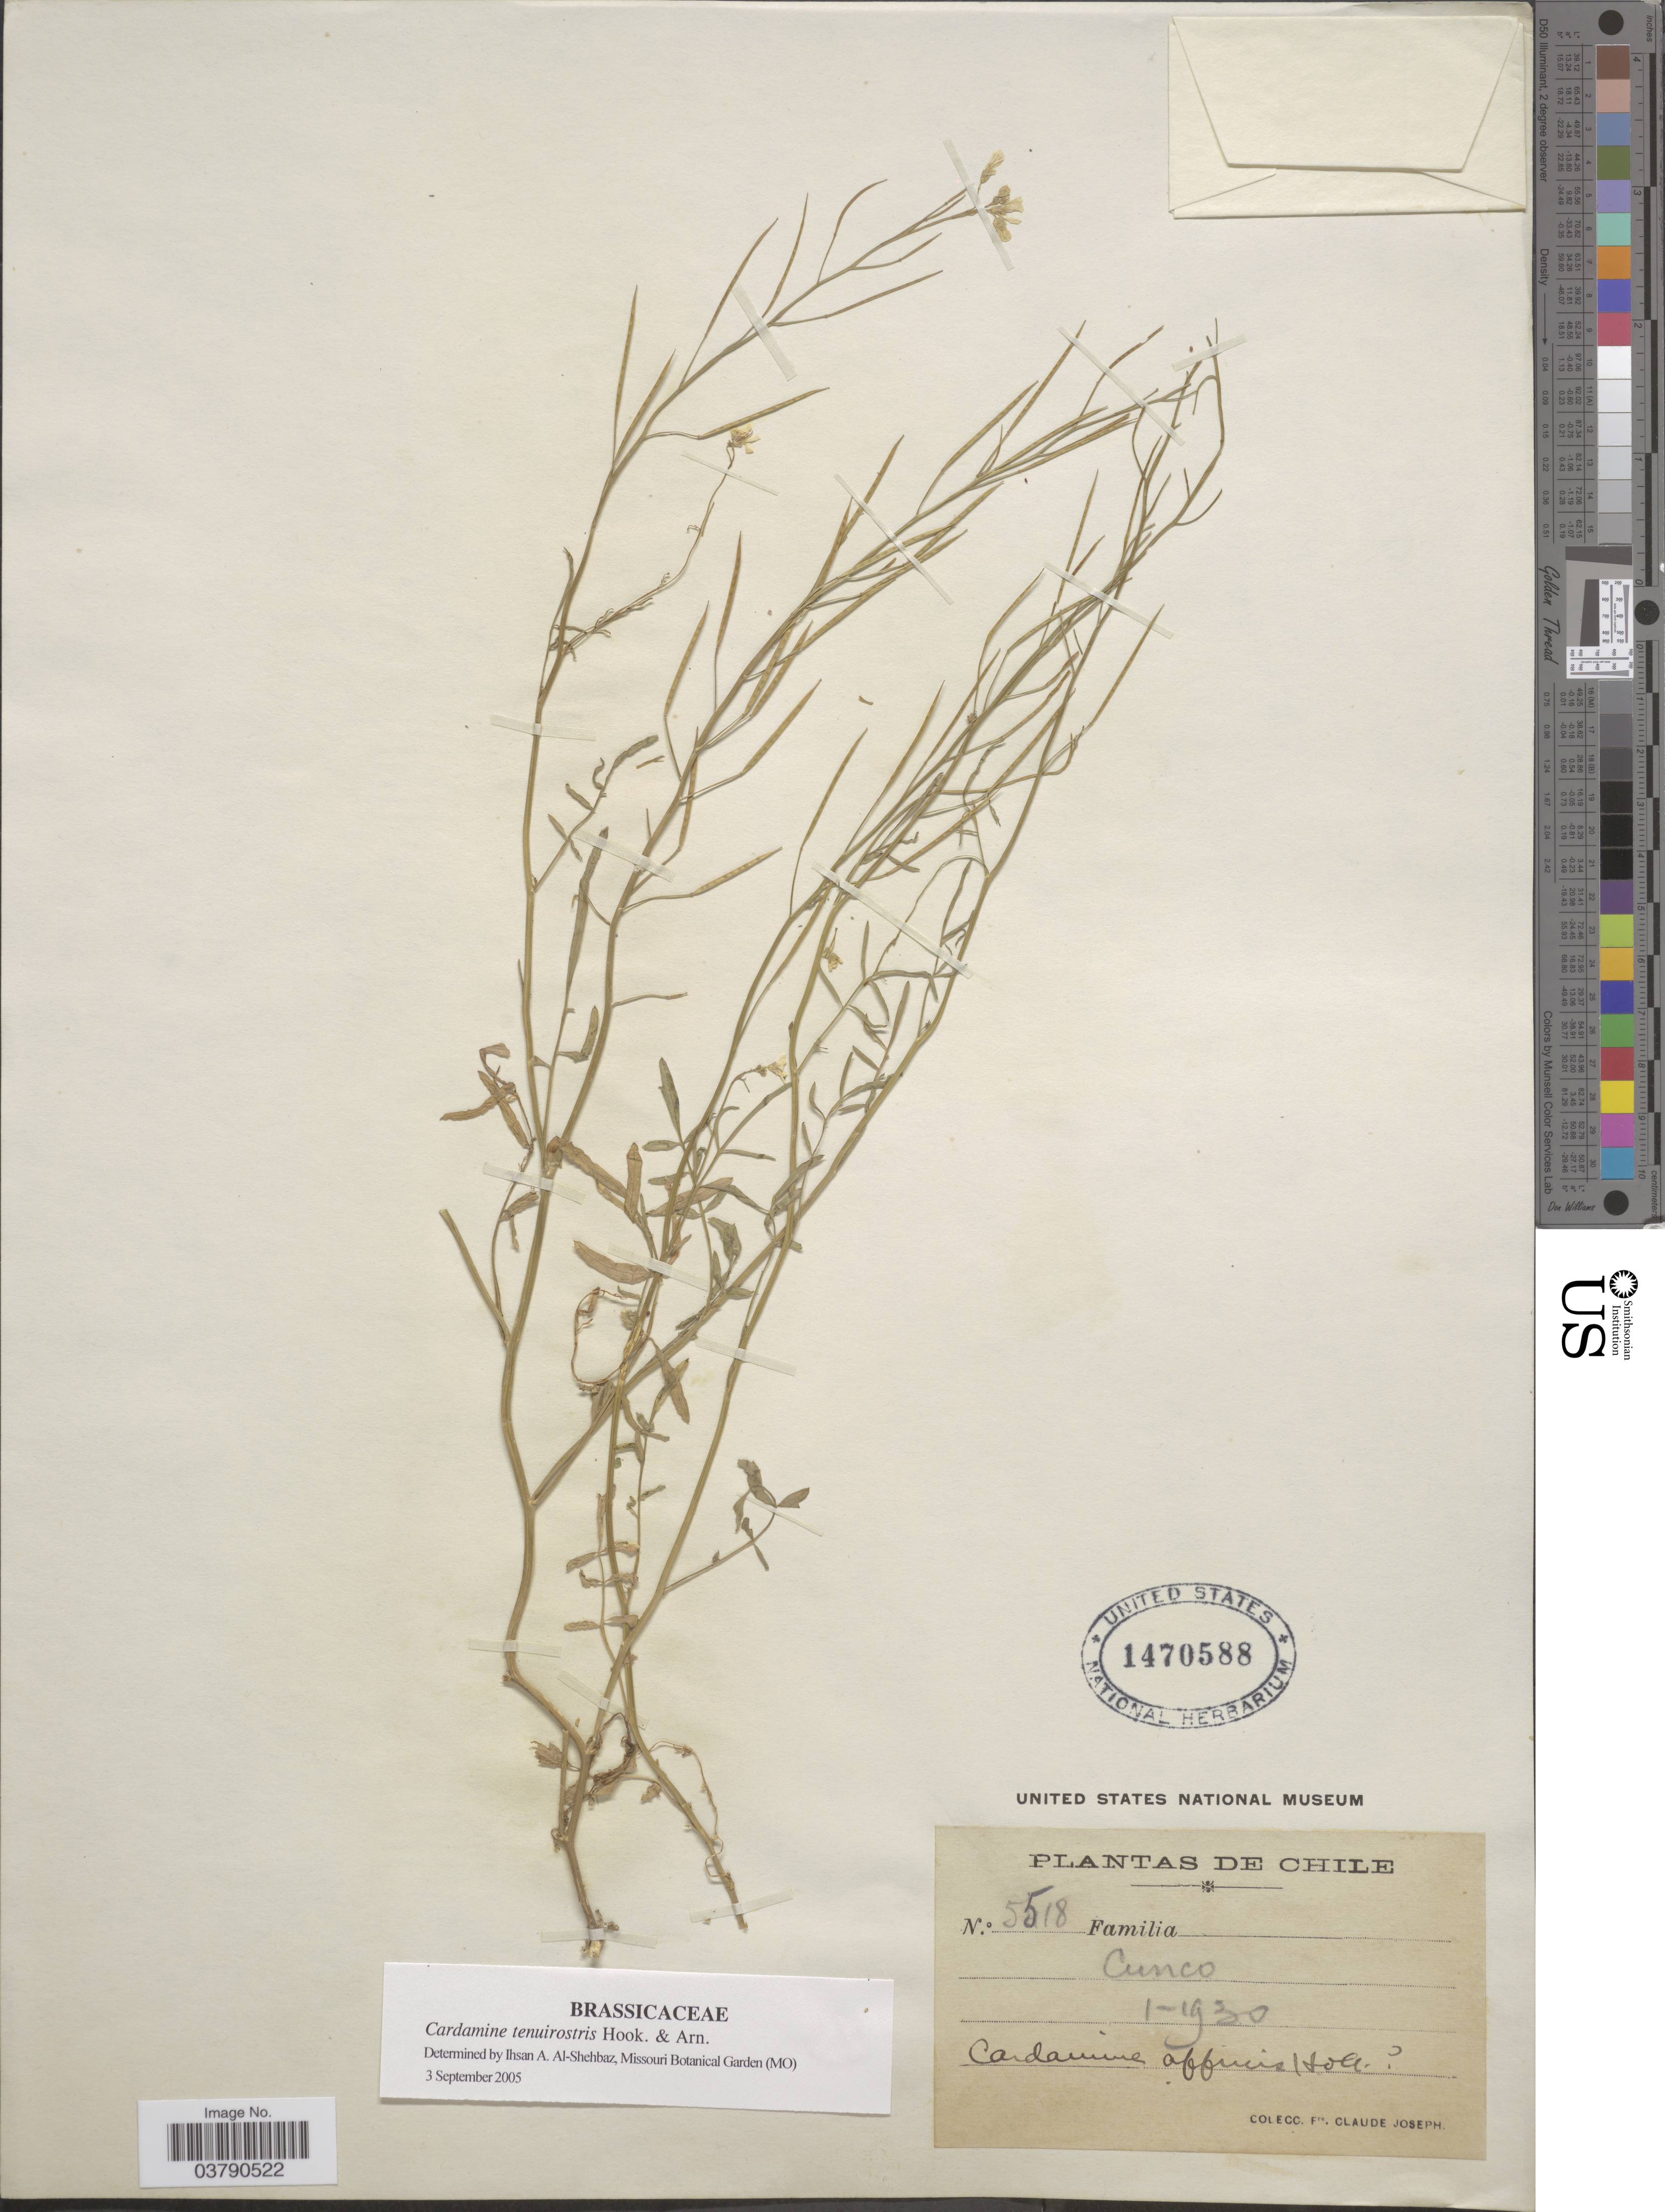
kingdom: Plantae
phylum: Tracheophyta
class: Magnoliopsida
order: Brassicales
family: Brassicaceae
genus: Cardamine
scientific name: Cardamine tenuirostris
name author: Hook. & Arn.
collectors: Bro. Claude-Joseph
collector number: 5518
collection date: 1930-01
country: Chile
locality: Cunco.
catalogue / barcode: US 1470588